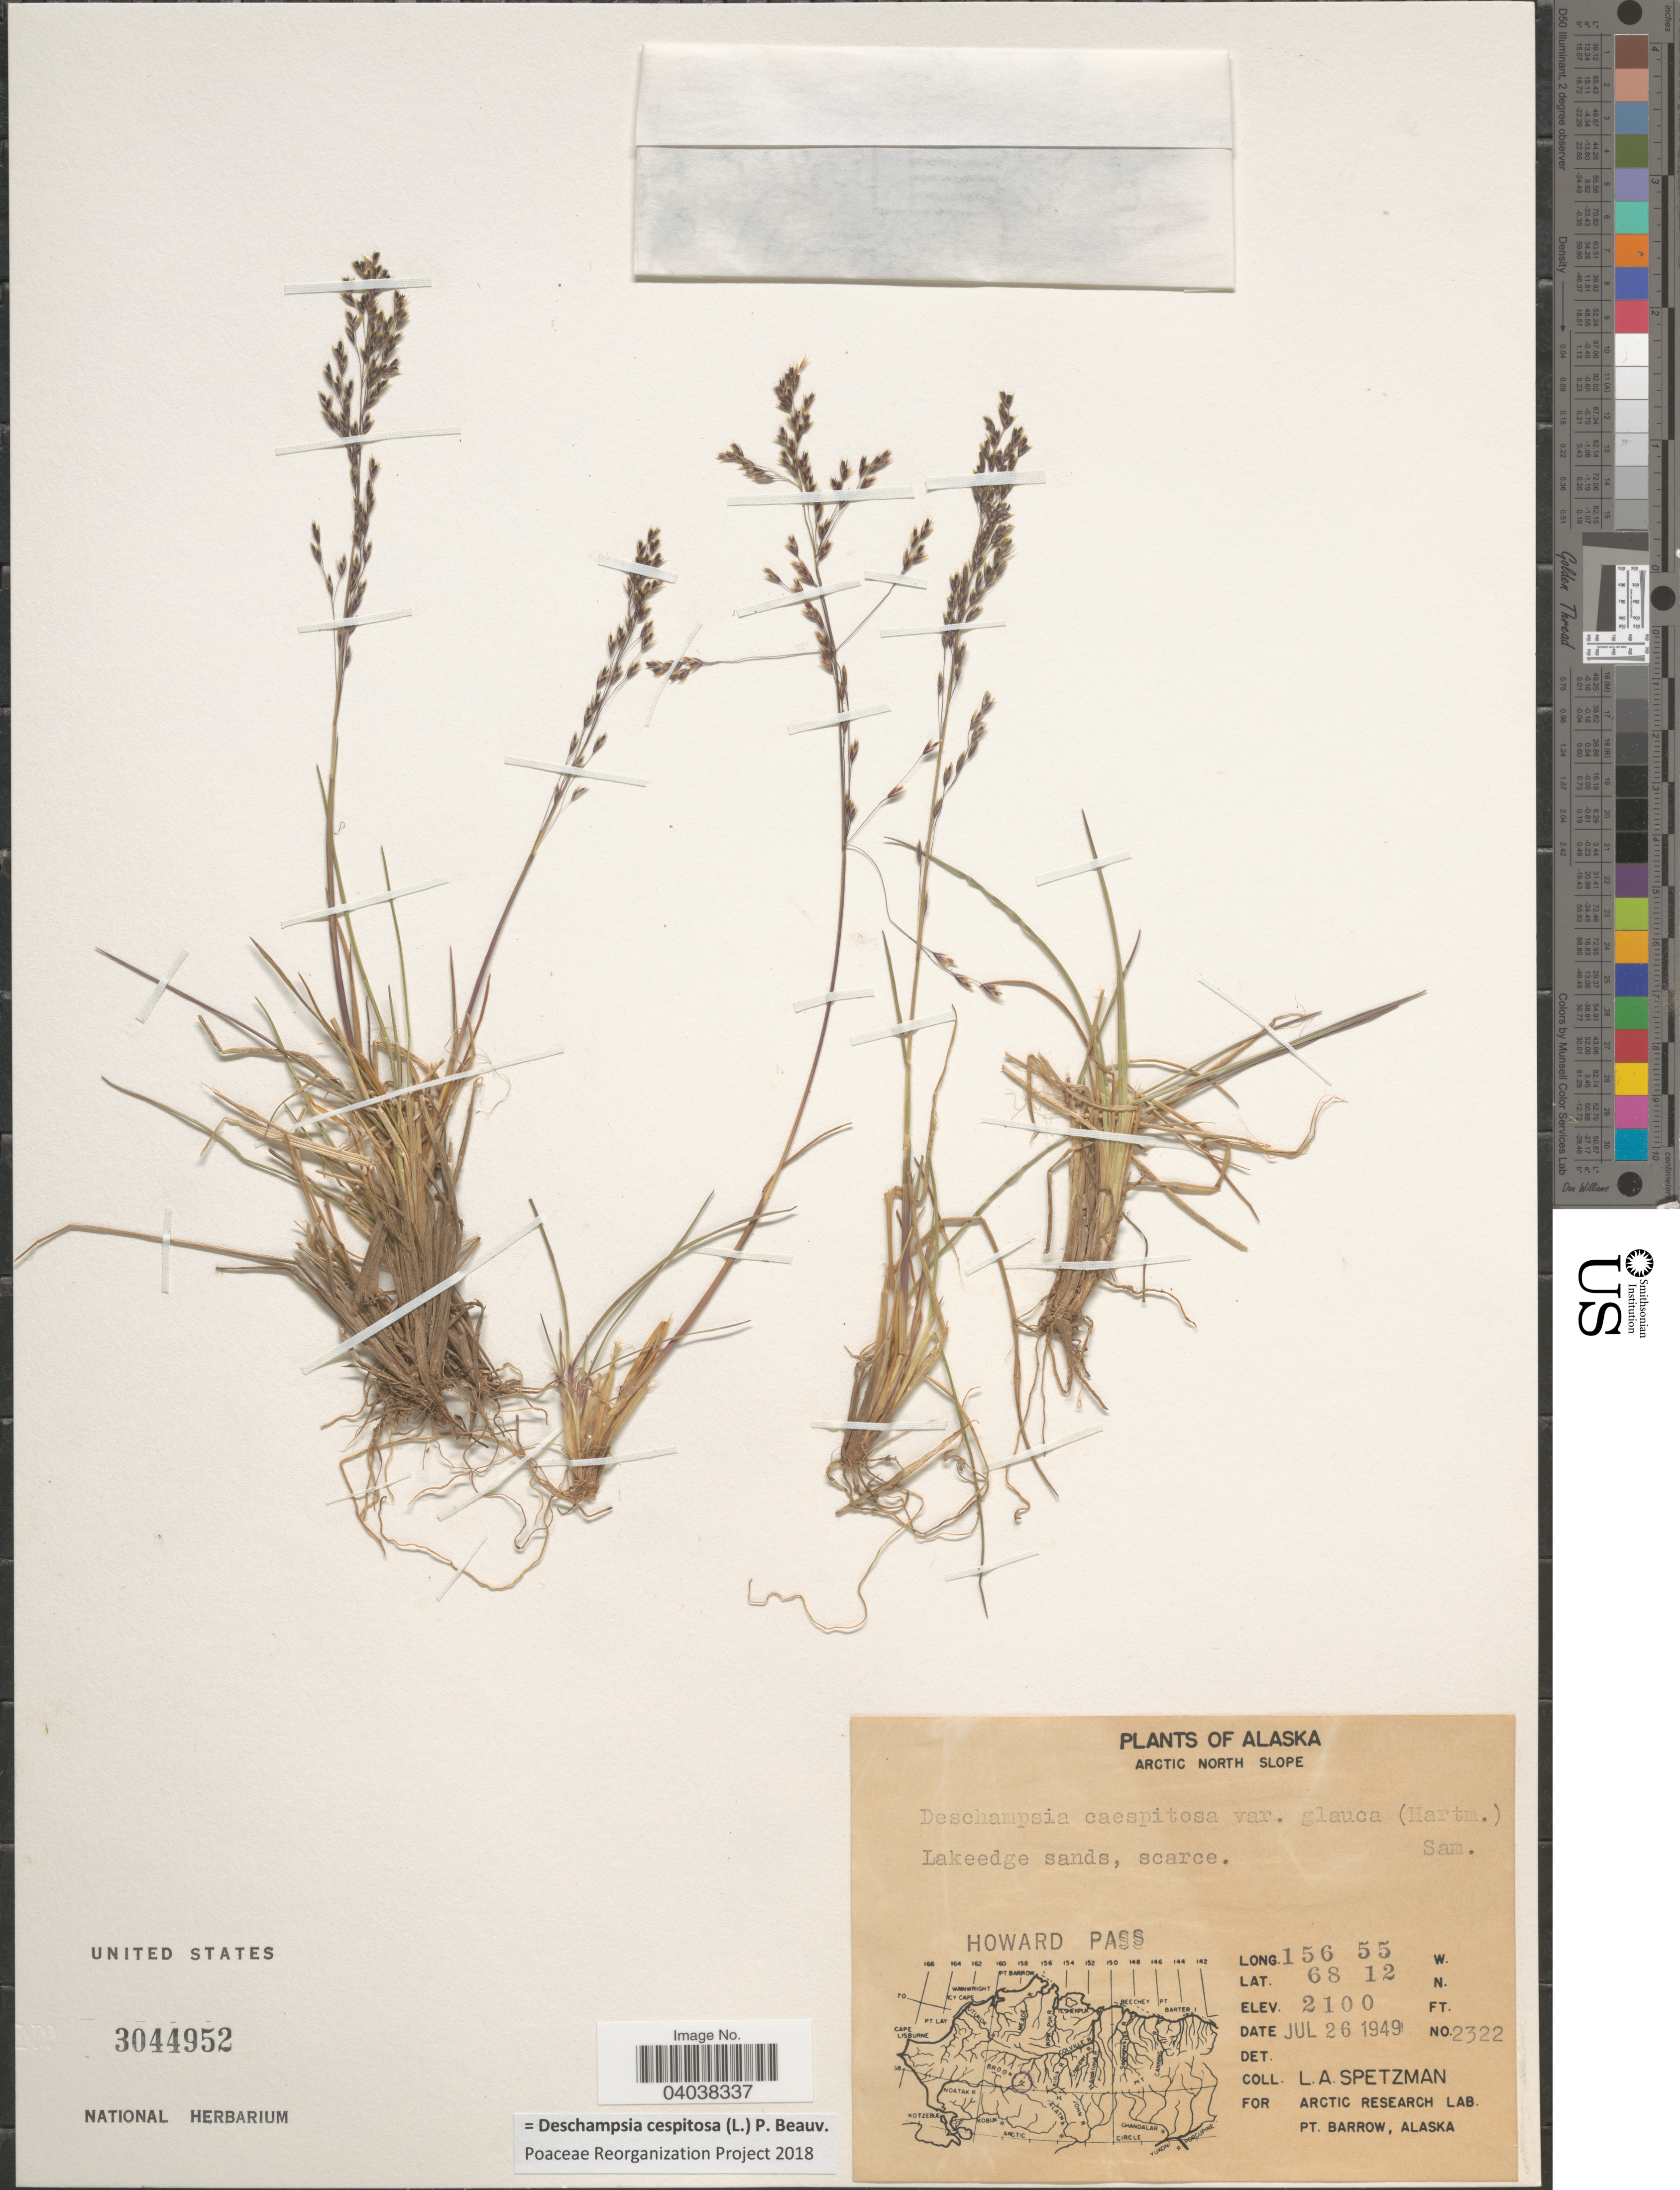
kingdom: Plantae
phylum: Tracheophyta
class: Liliopsida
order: Poales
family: Poaceae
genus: Deschampsia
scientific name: Deschampsia cespitosa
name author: (L.) P. Beauv.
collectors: L. Spetzman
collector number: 2322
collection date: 1949-07-26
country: United States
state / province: Alaska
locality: Arctic North Slope. Howard Oass.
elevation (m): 640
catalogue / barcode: US 3044952